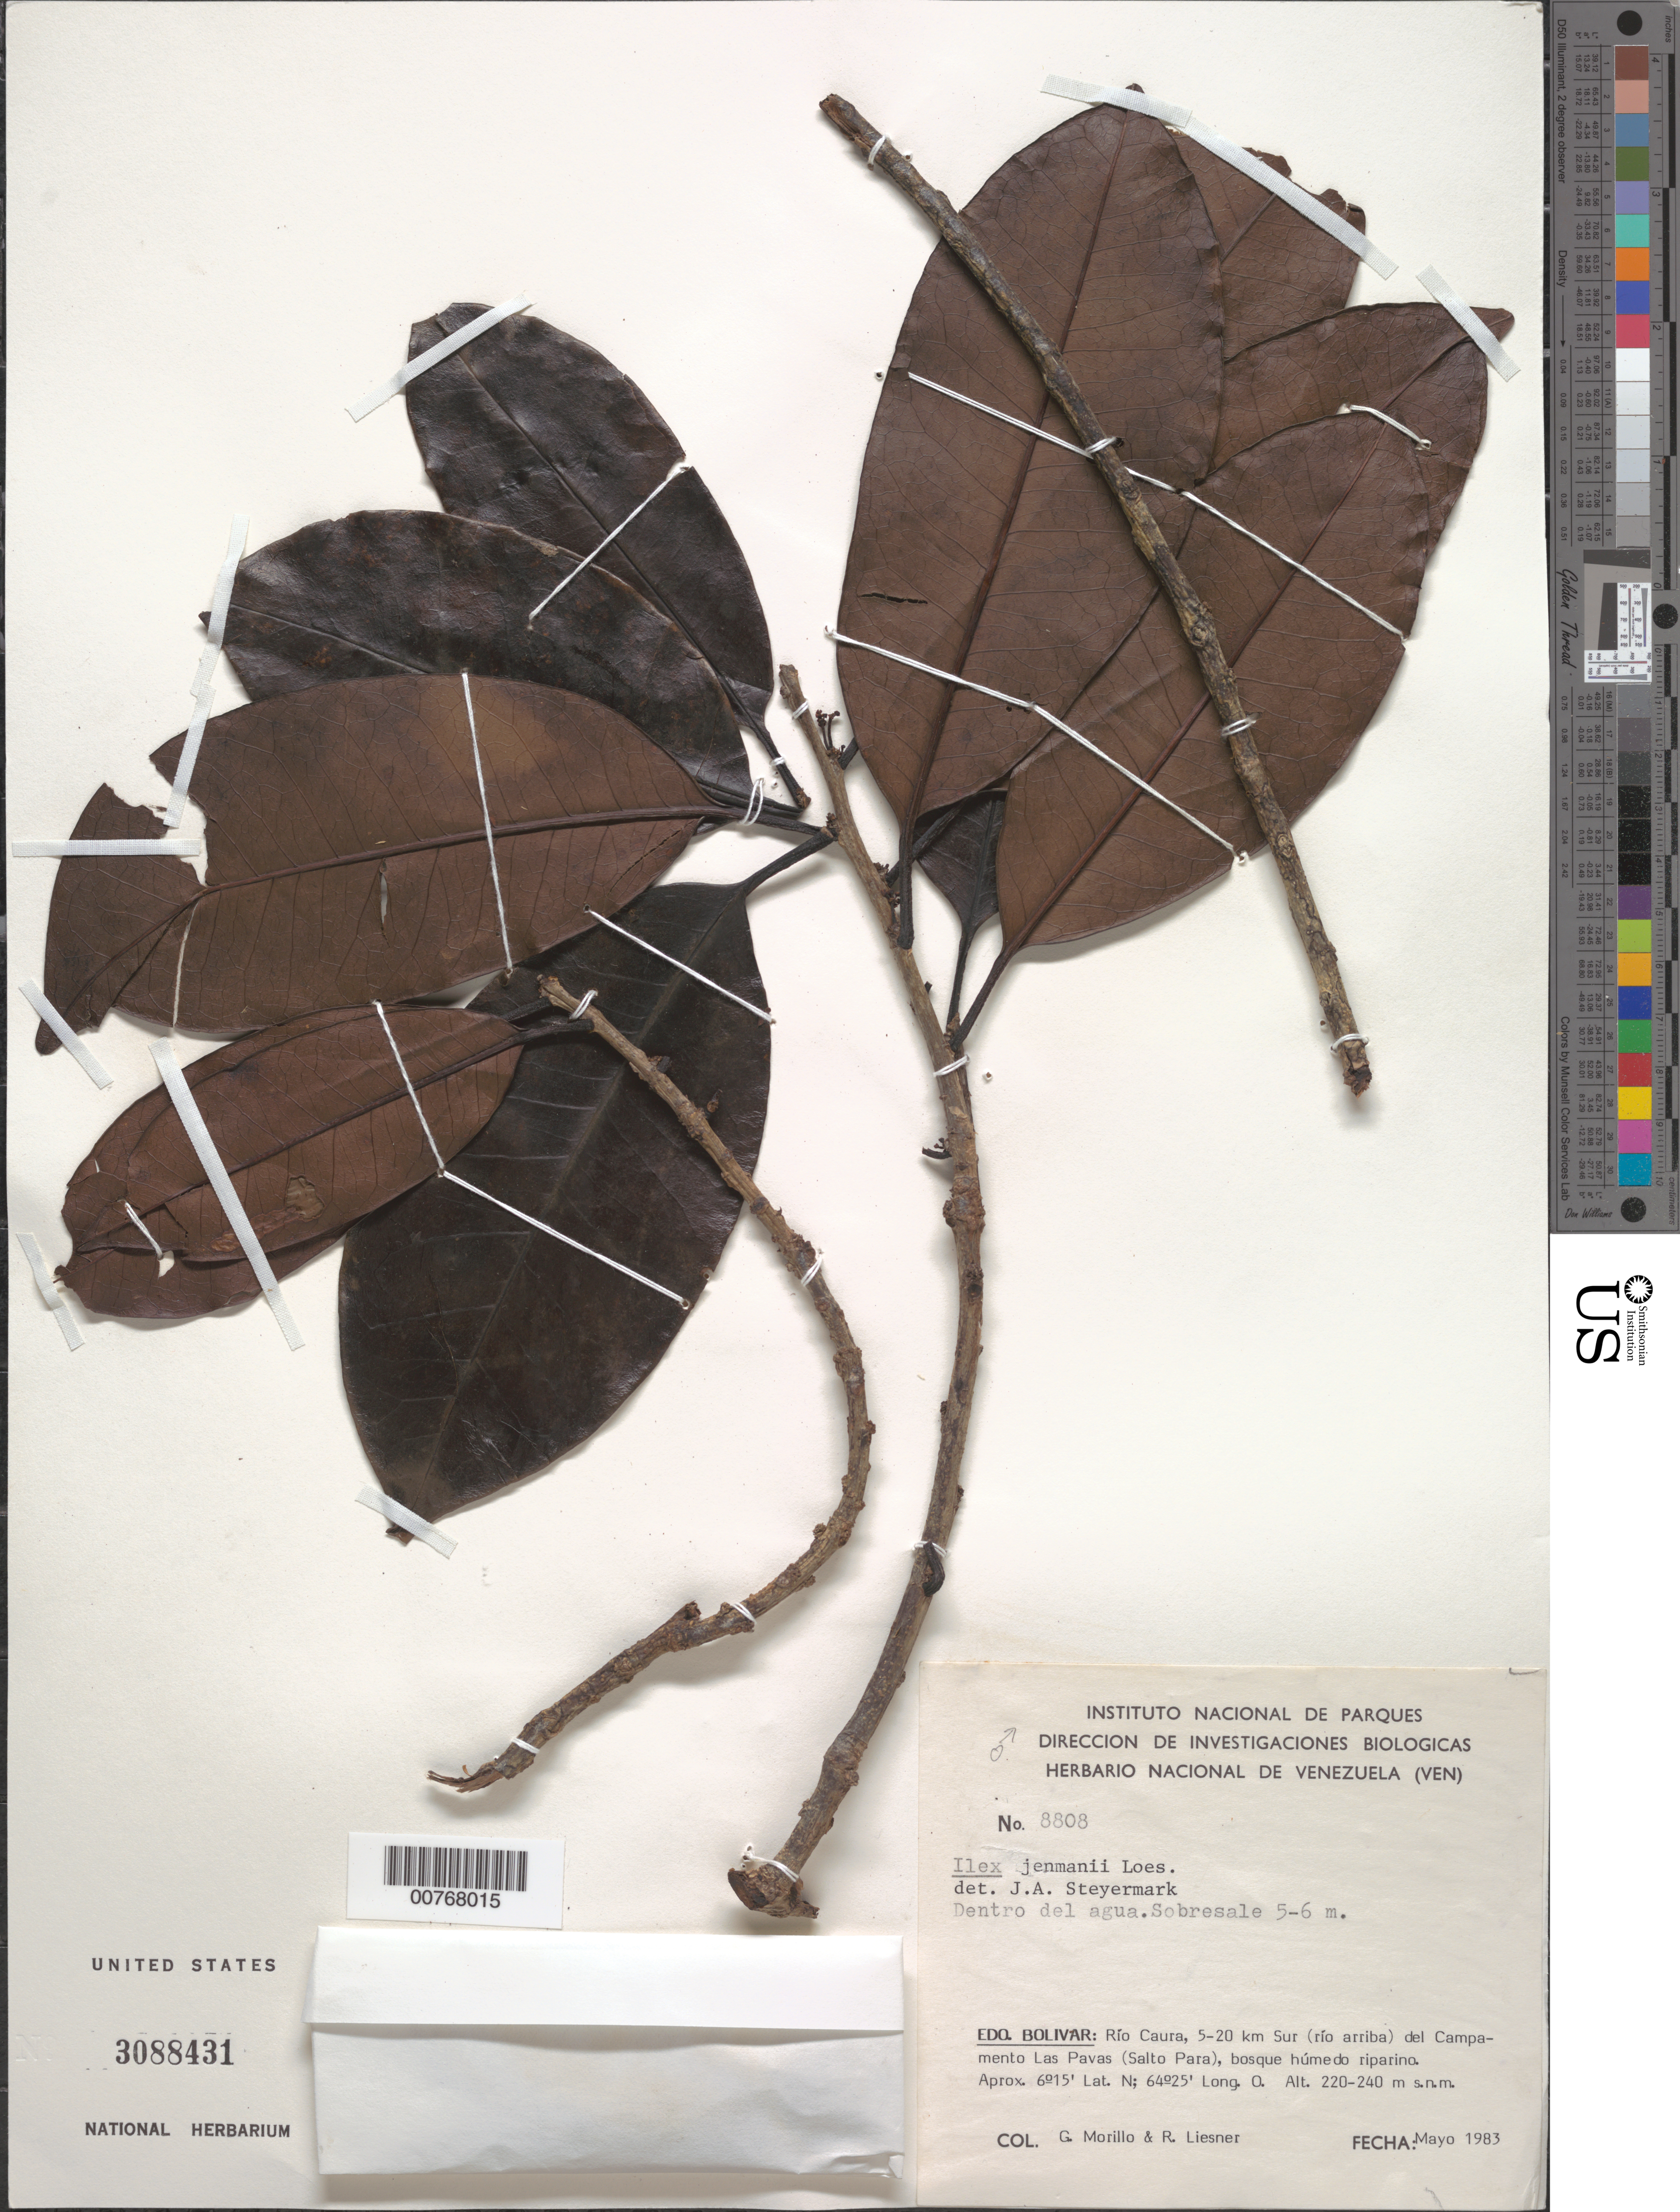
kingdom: Plantae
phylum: Tracheophyta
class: Magnoliopsida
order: Aquifoliales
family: Aquifoliaceae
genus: Ilex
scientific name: Ilex jenmanii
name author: Loes.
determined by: Steyermark, Julian A., (VEN)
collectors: G. Morillo & R. L. Liesner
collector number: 8808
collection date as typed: May-82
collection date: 1982-05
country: Venezuela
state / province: Bolívar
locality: Río Caura, 5-20 km Sur (río arriba) del Campamento Las Pavas (Salto Para)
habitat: Humid riparian forest (bosque húmedo riparino)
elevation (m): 220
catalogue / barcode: US 3088431